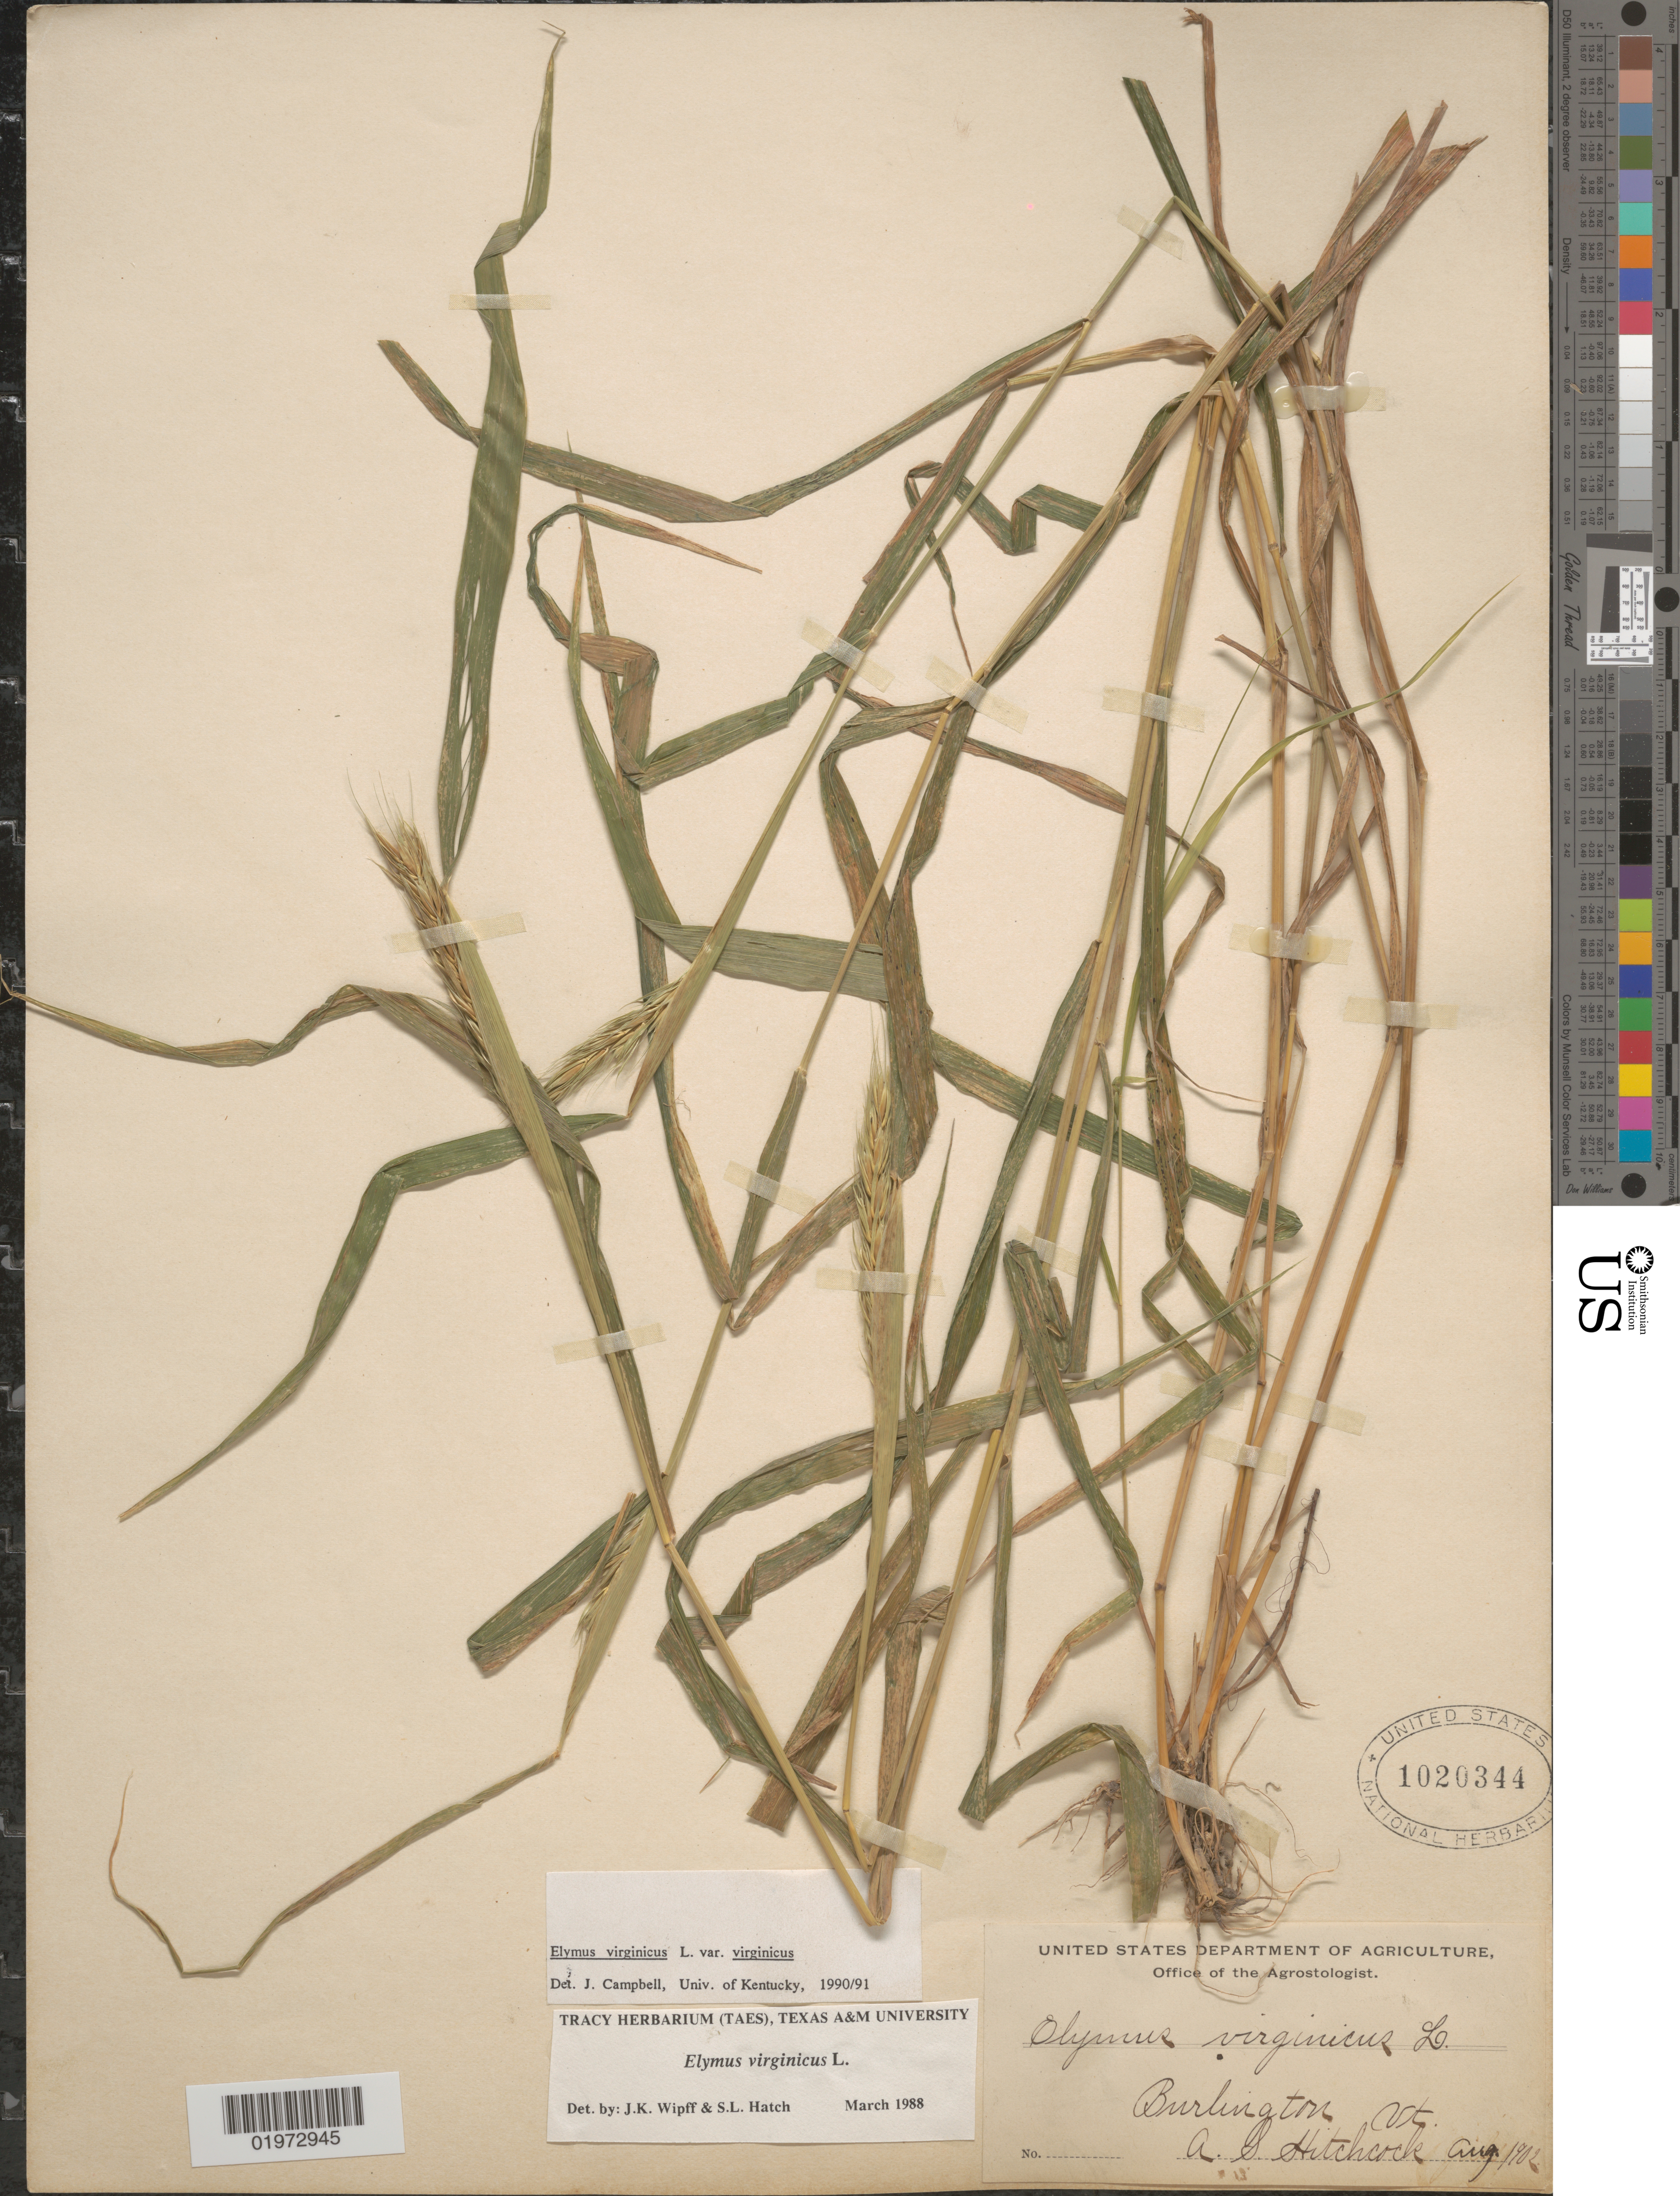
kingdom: Plantae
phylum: Tracheophyta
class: Liliopsida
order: Poales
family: Poaceae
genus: Elymus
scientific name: Elymus virginicus var. halophilus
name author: L.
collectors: A. S. Hitchcock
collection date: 1902-08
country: United States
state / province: Vermont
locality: Burlington.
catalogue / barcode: US 1020344